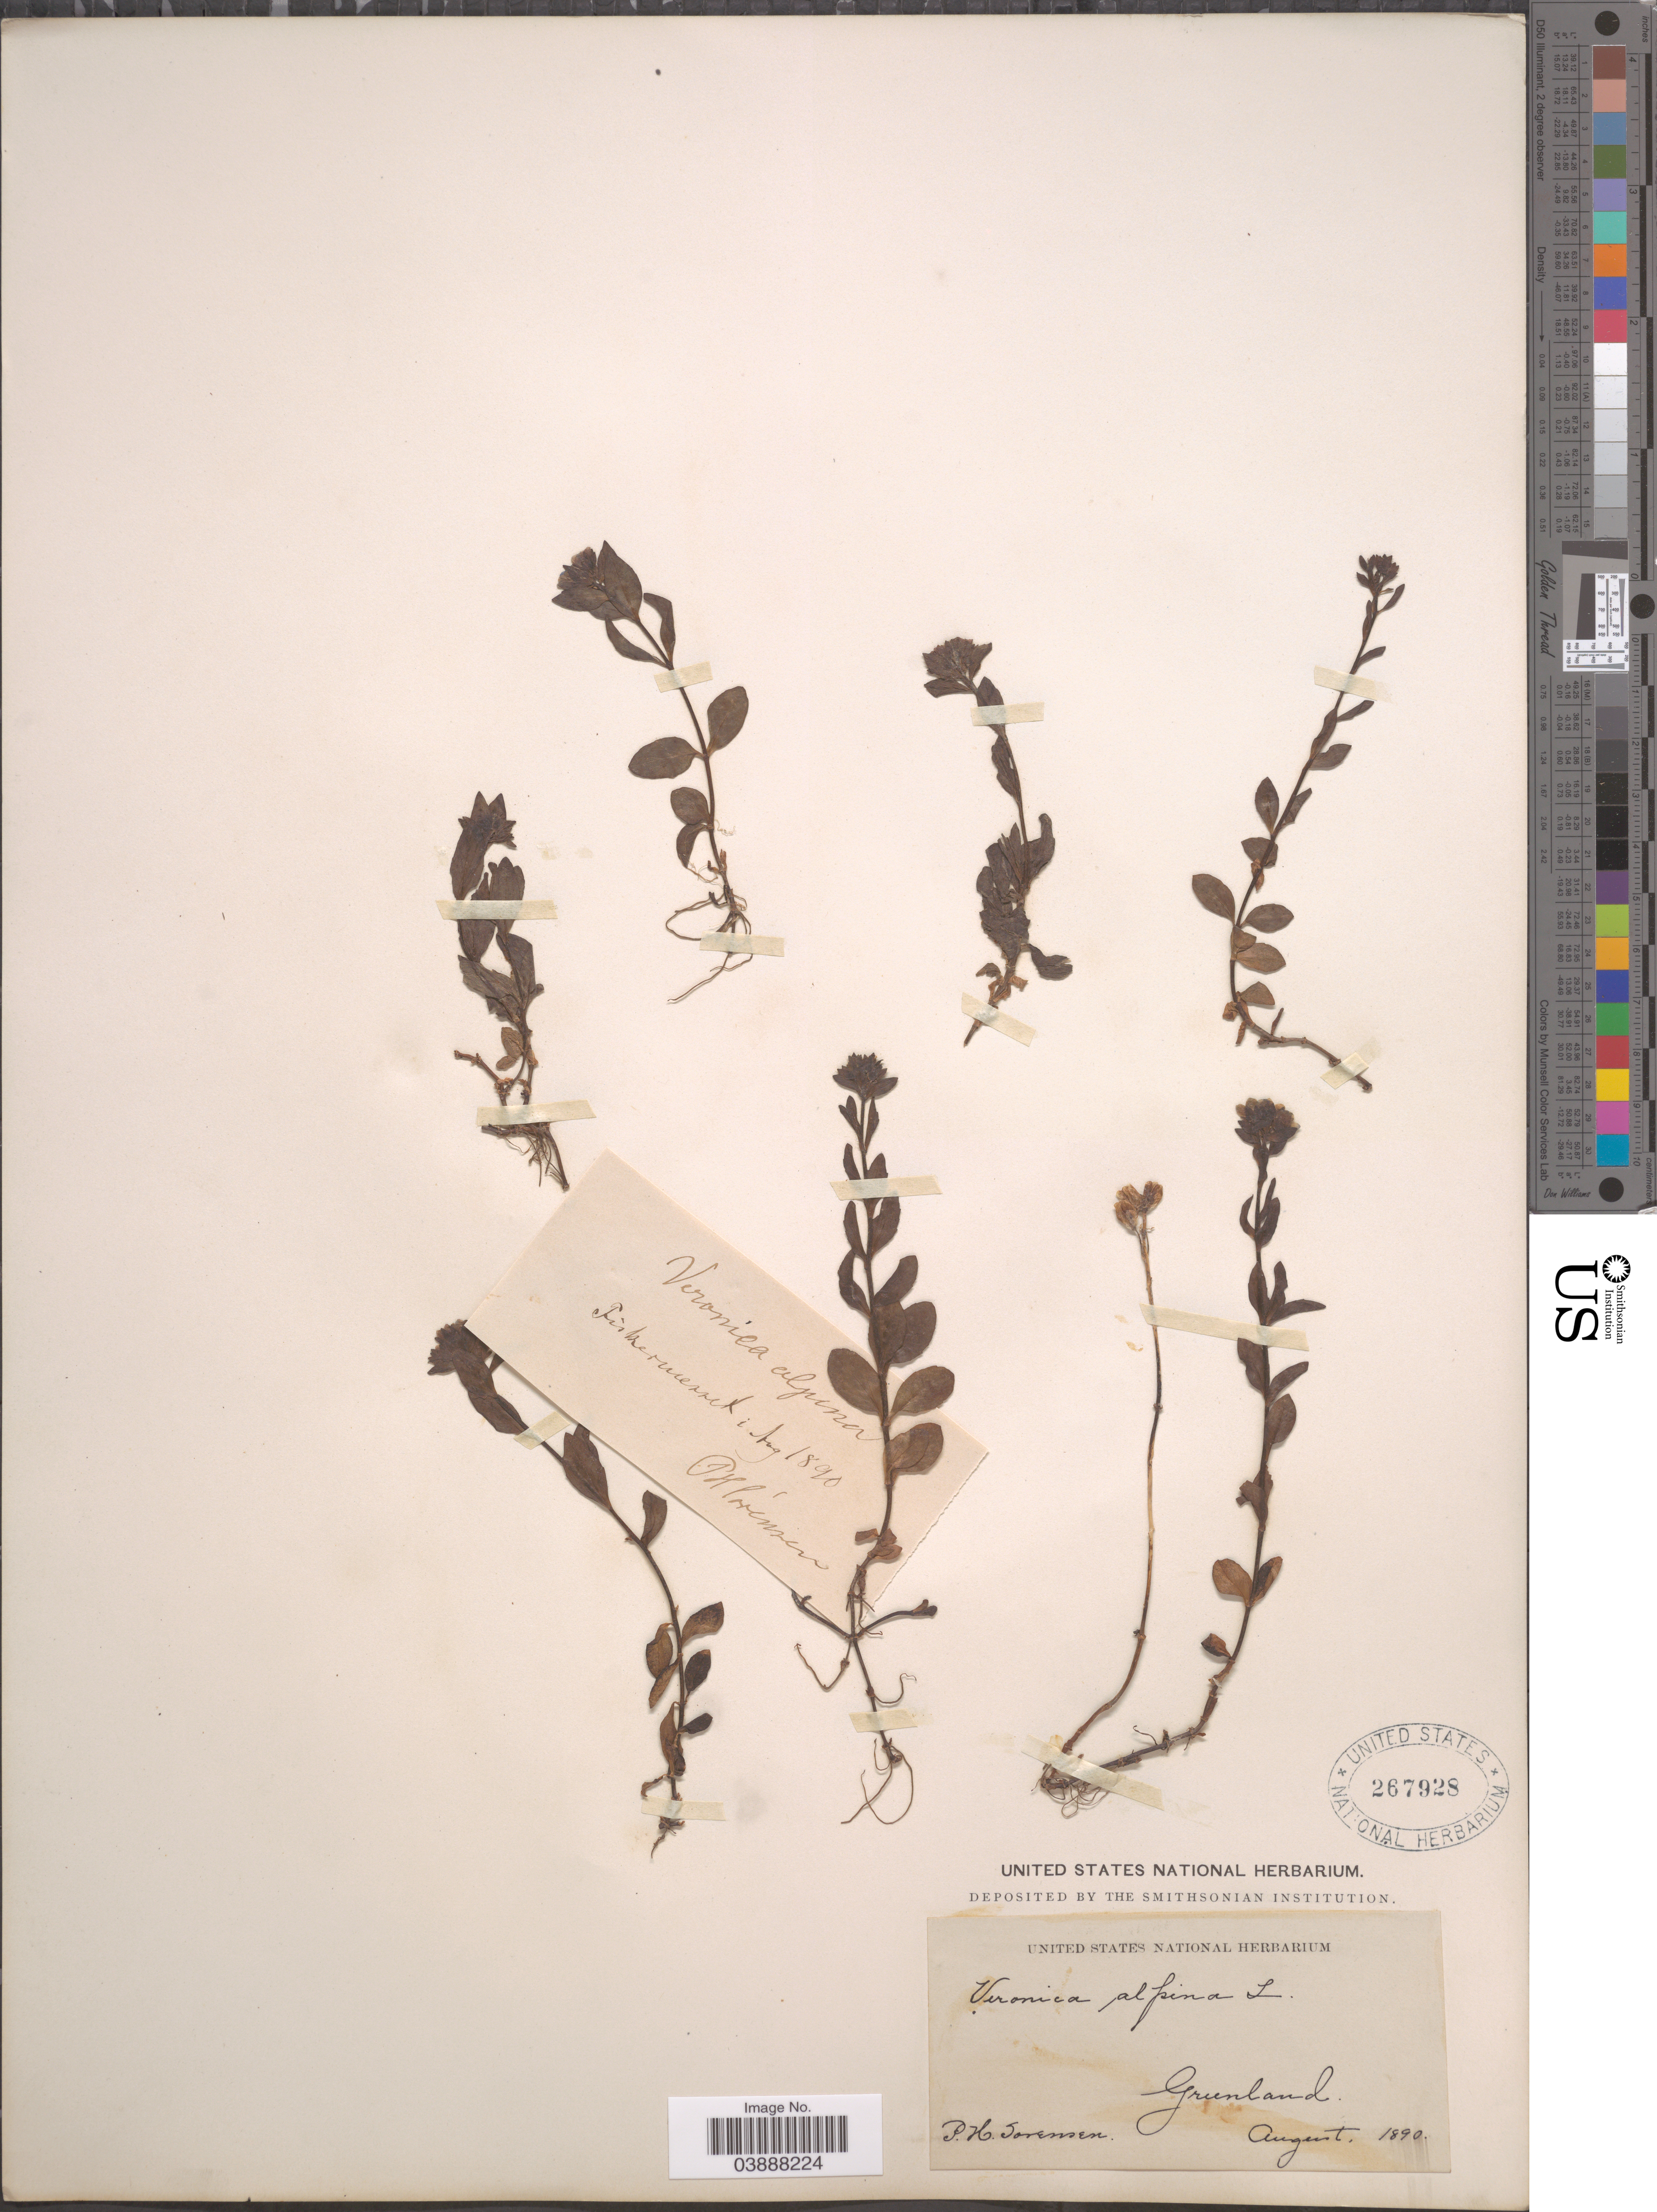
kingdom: Plantae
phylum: Tracheophyta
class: Magnoliopsida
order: Lamiales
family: Plantaginaceae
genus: Veronica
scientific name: Veronica wormskjoldii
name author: Roem. & Schult.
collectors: P. Sorensen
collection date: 1890-08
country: Greenland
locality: Fishermerret.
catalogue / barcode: US 267928